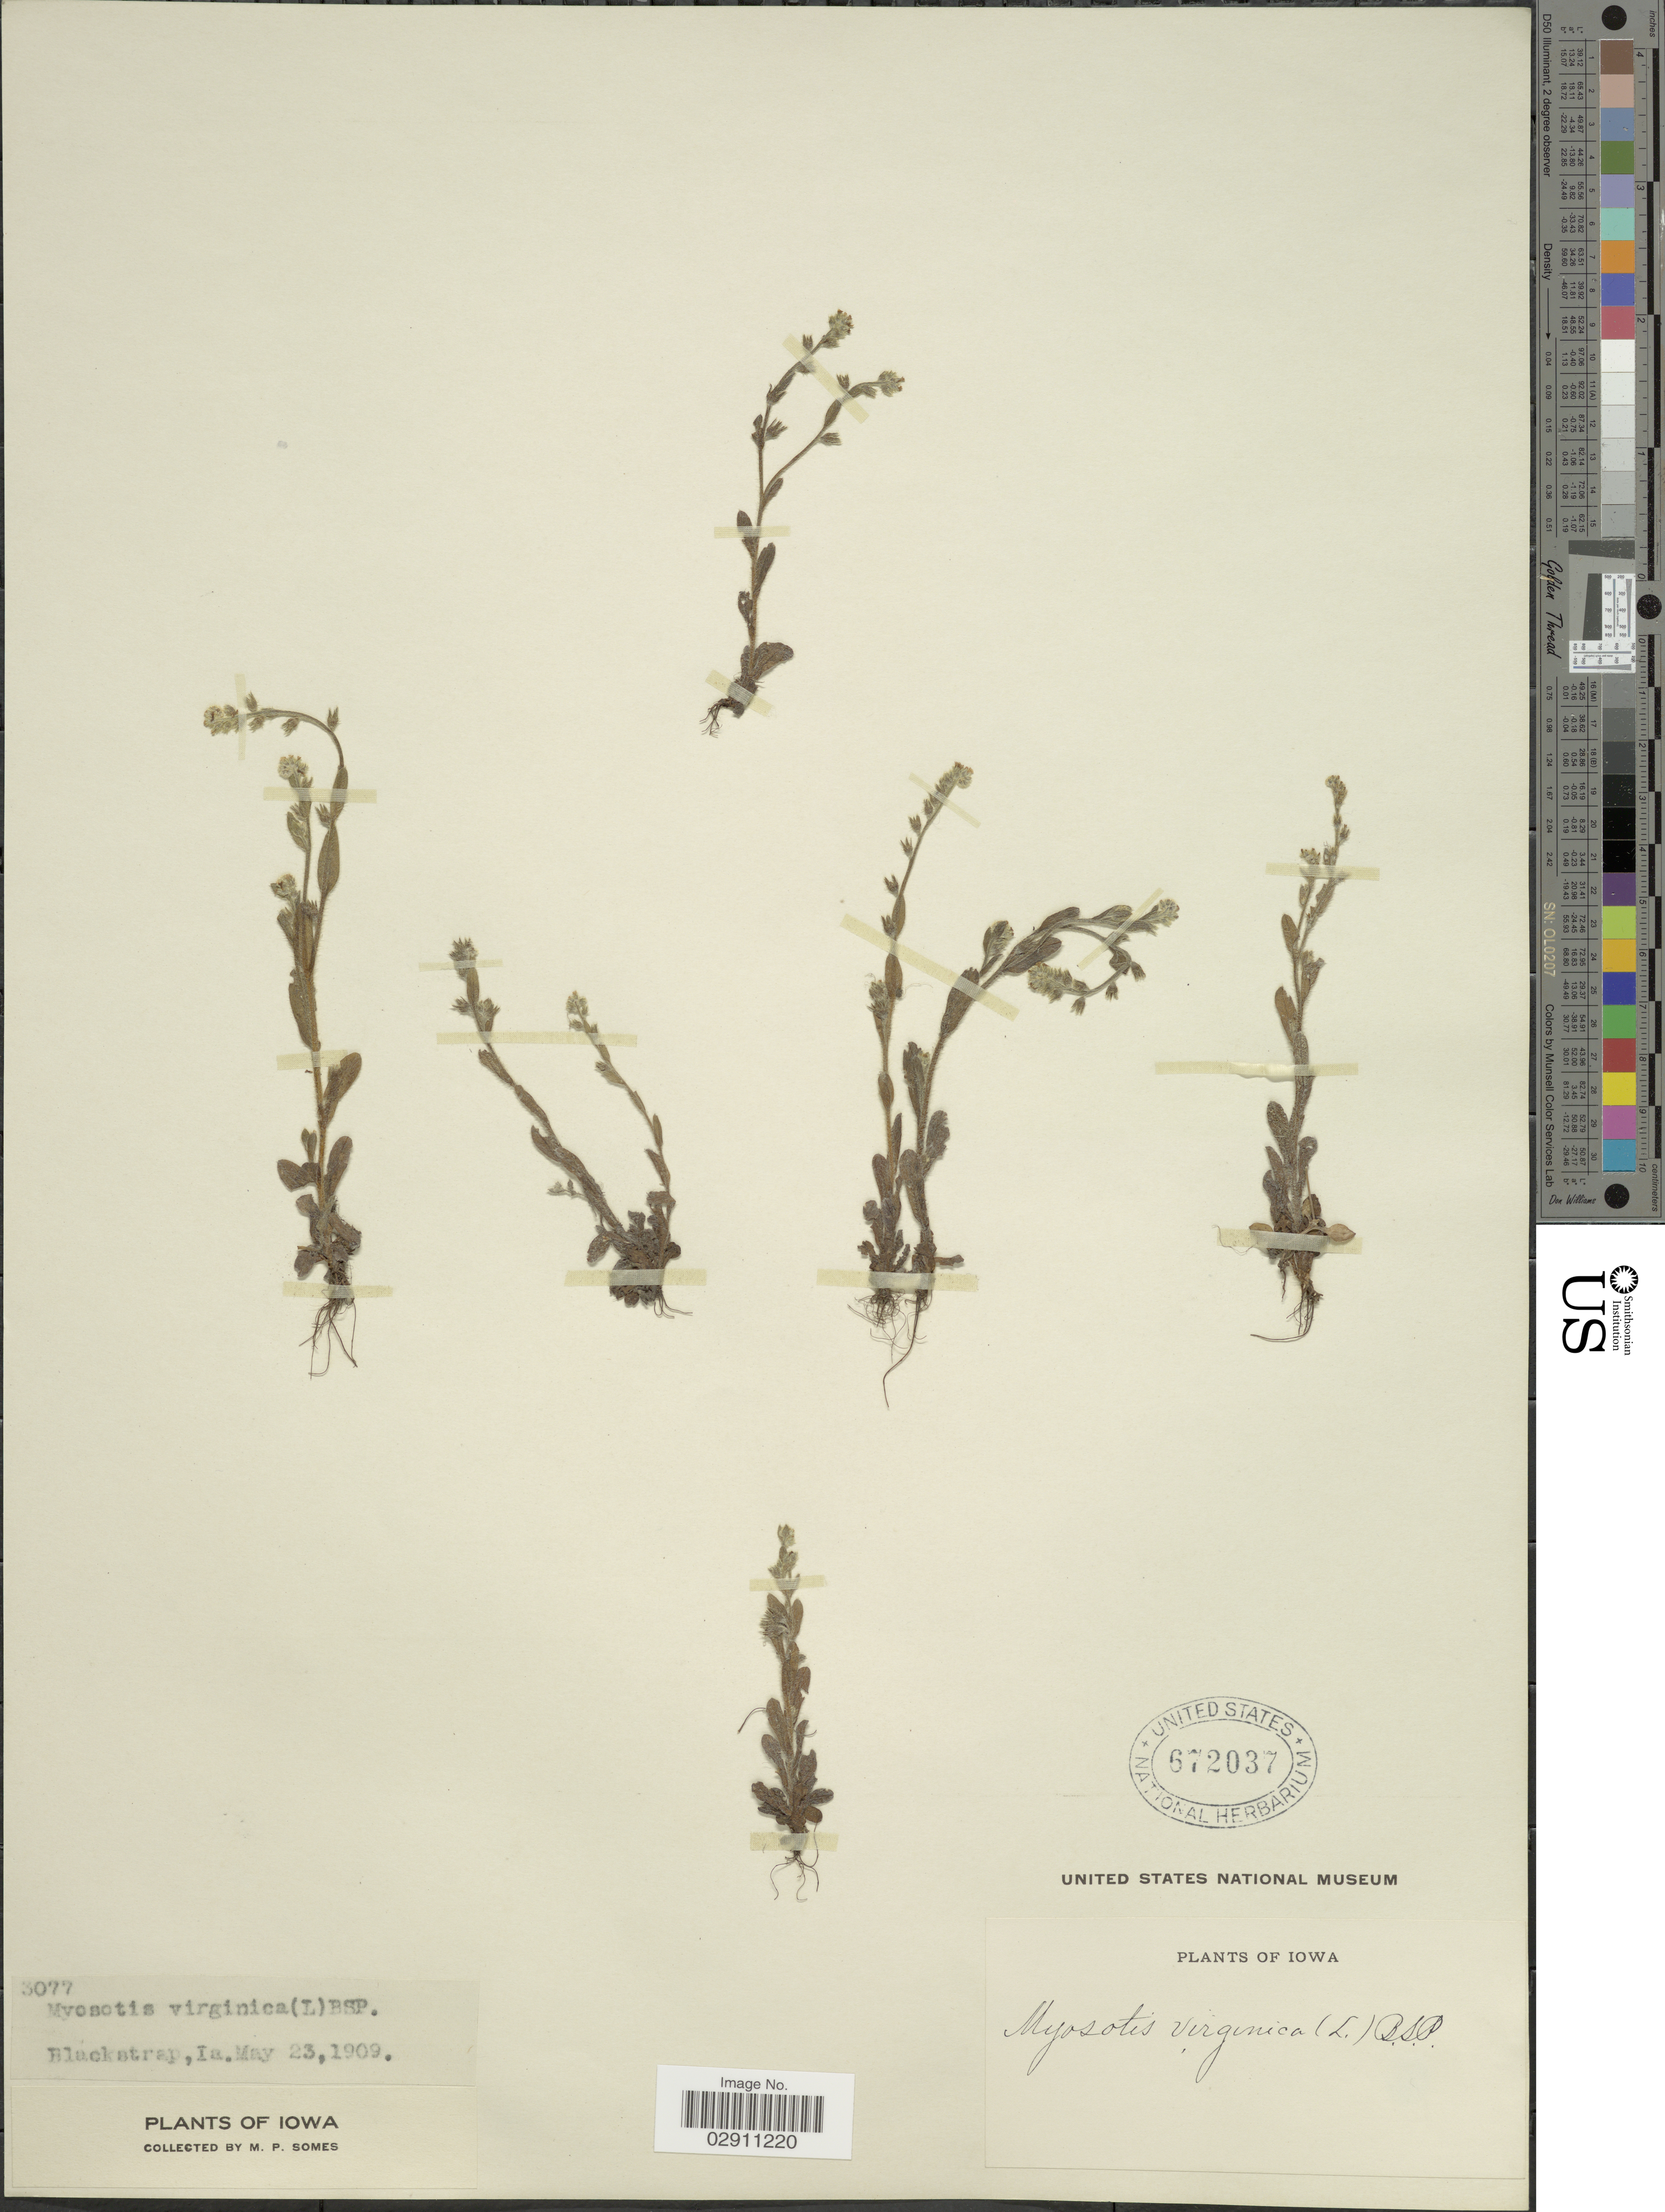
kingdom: Plantae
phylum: Tracheophyta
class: Magnoliopsida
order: Boraginales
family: Boraginaceae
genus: Myosotis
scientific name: Myosotis verna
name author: Nutt.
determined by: Goldman, Doug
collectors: M. Somes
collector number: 3077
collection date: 1909-05-23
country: United States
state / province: Iowa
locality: Blackstrap, Ia.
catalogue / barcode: US 672037